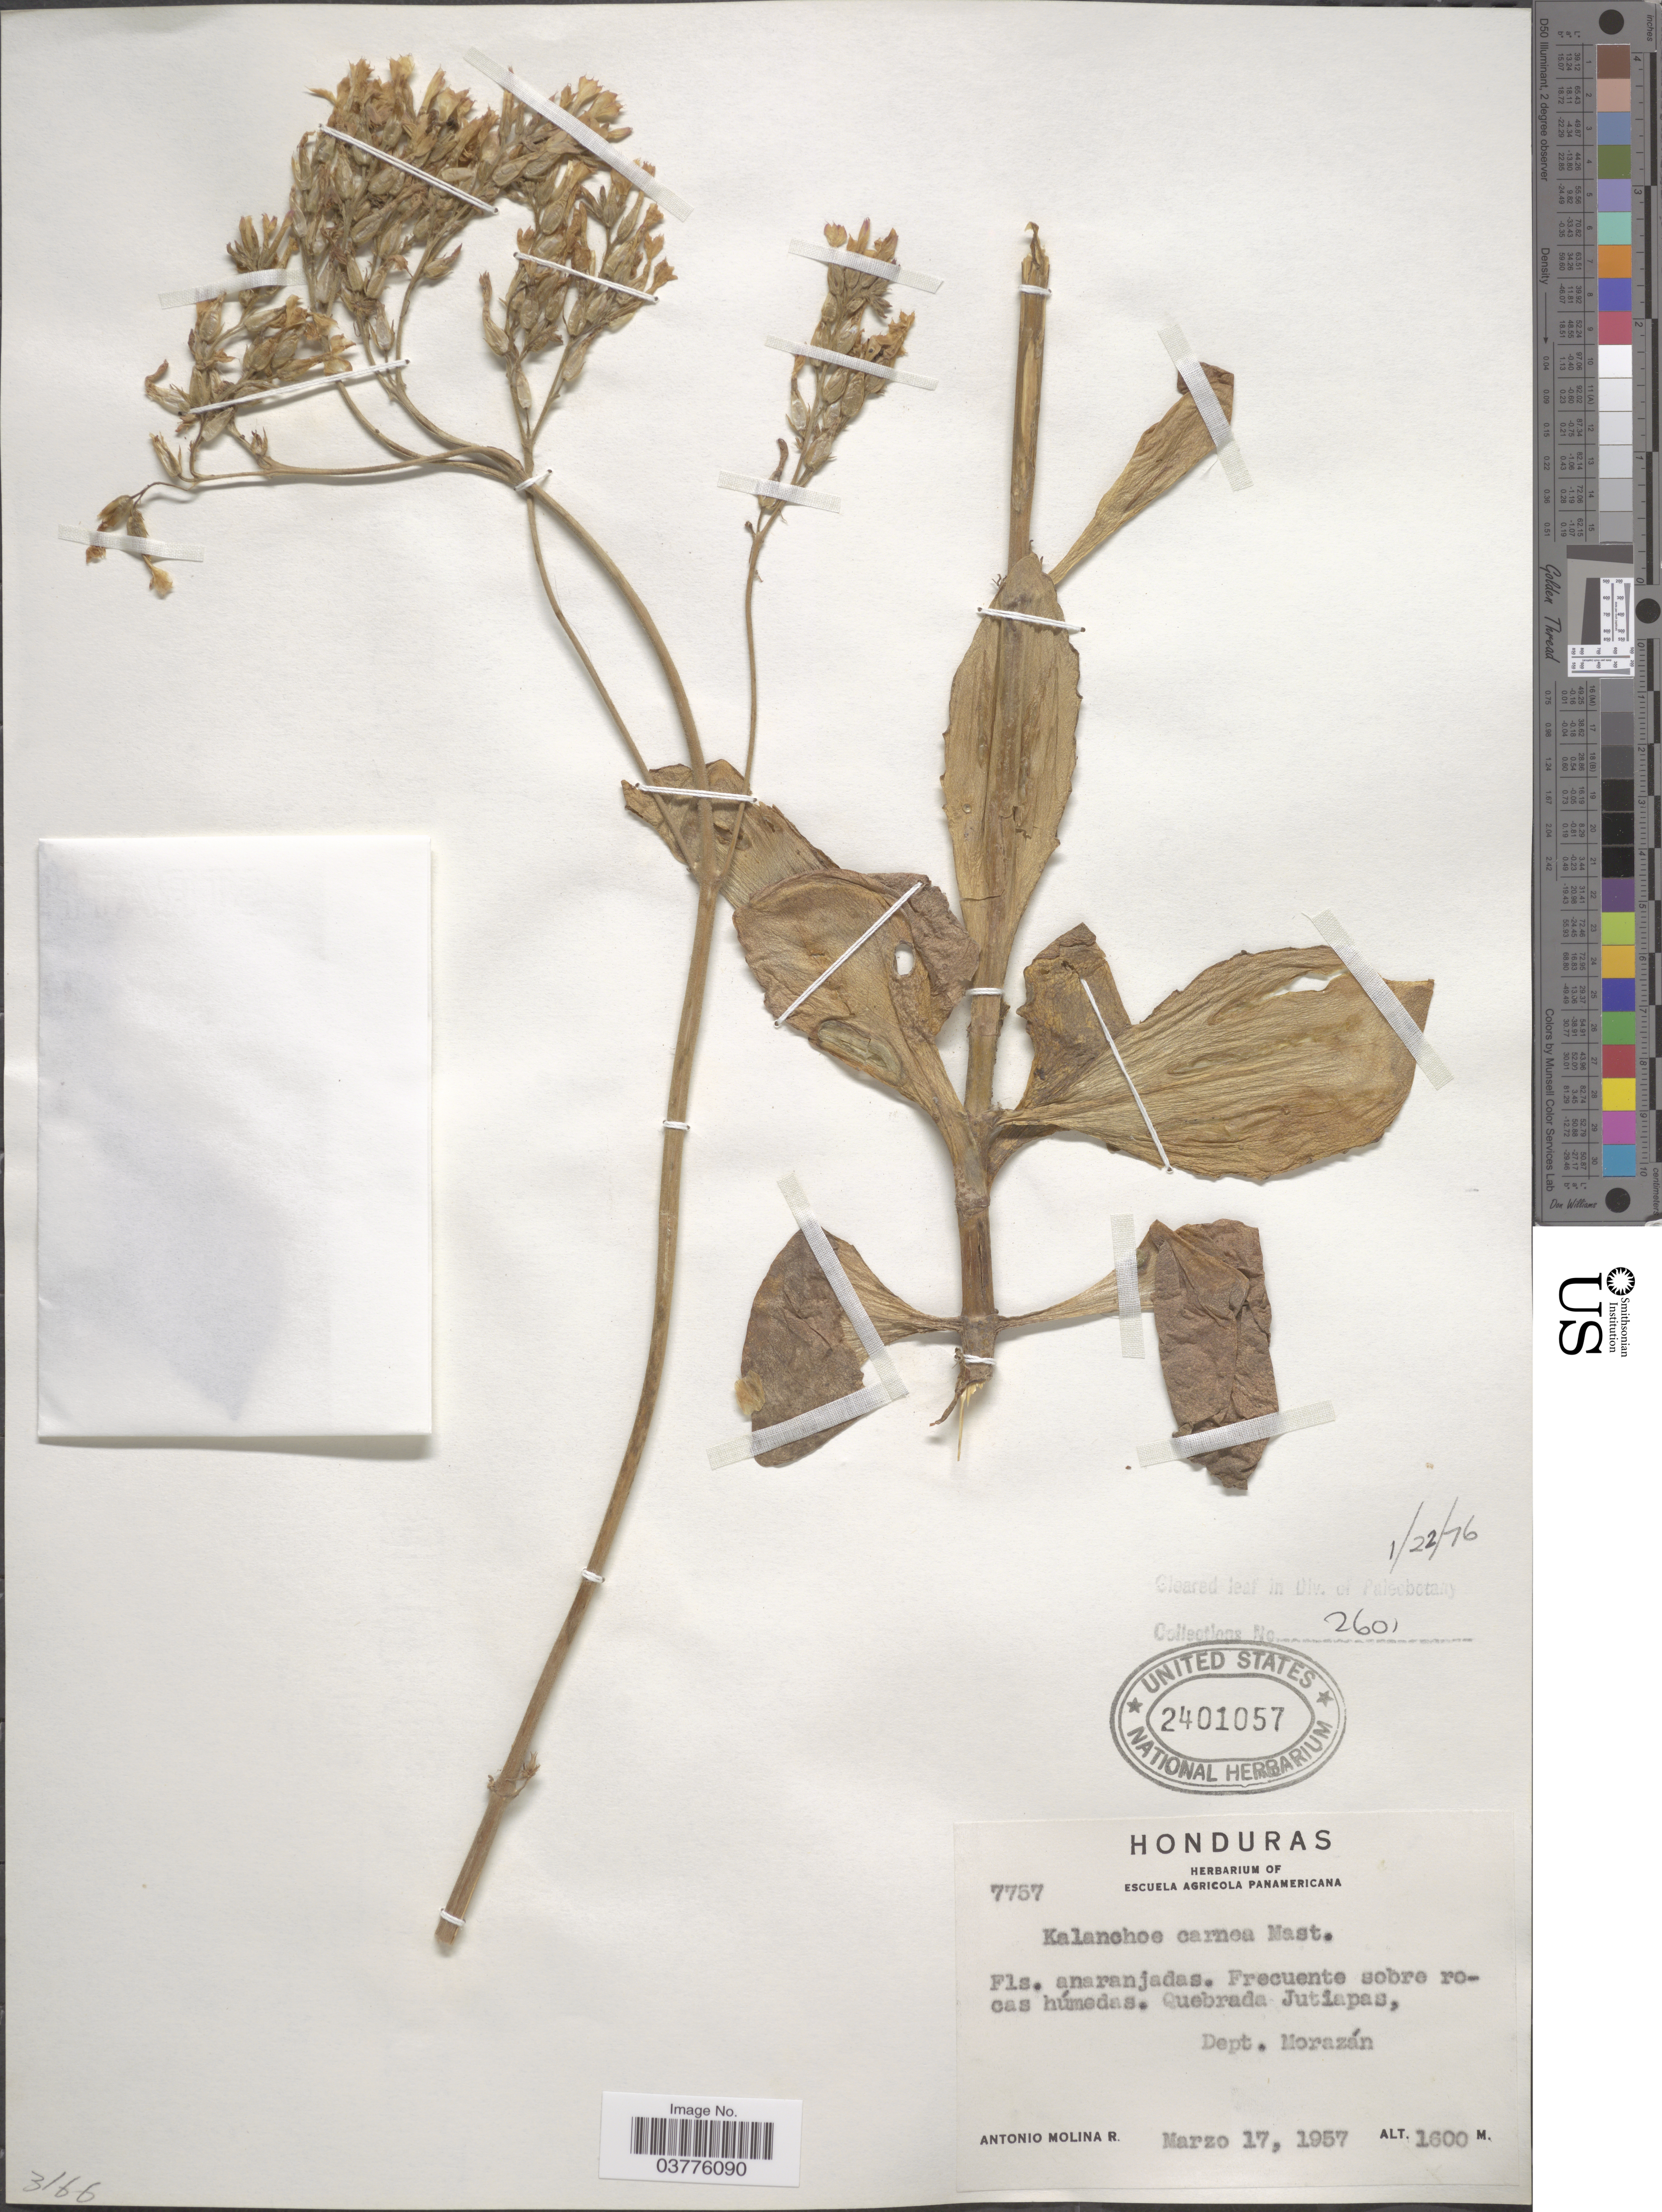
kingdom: Plantae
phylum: Tracheophyta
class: Magnoliopsida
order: Saxifragales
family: Crassulaceae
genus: Kalanchoe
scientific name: Kalanchoe carnea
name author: N.E. Br.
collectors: A. Molina R.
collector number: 7757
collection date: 1957-03-17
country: Honduras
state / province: Fco. Morazán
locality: Quebrada Jutiapas, Dept. Morazán.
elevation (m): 1600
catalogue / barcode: US 2401057